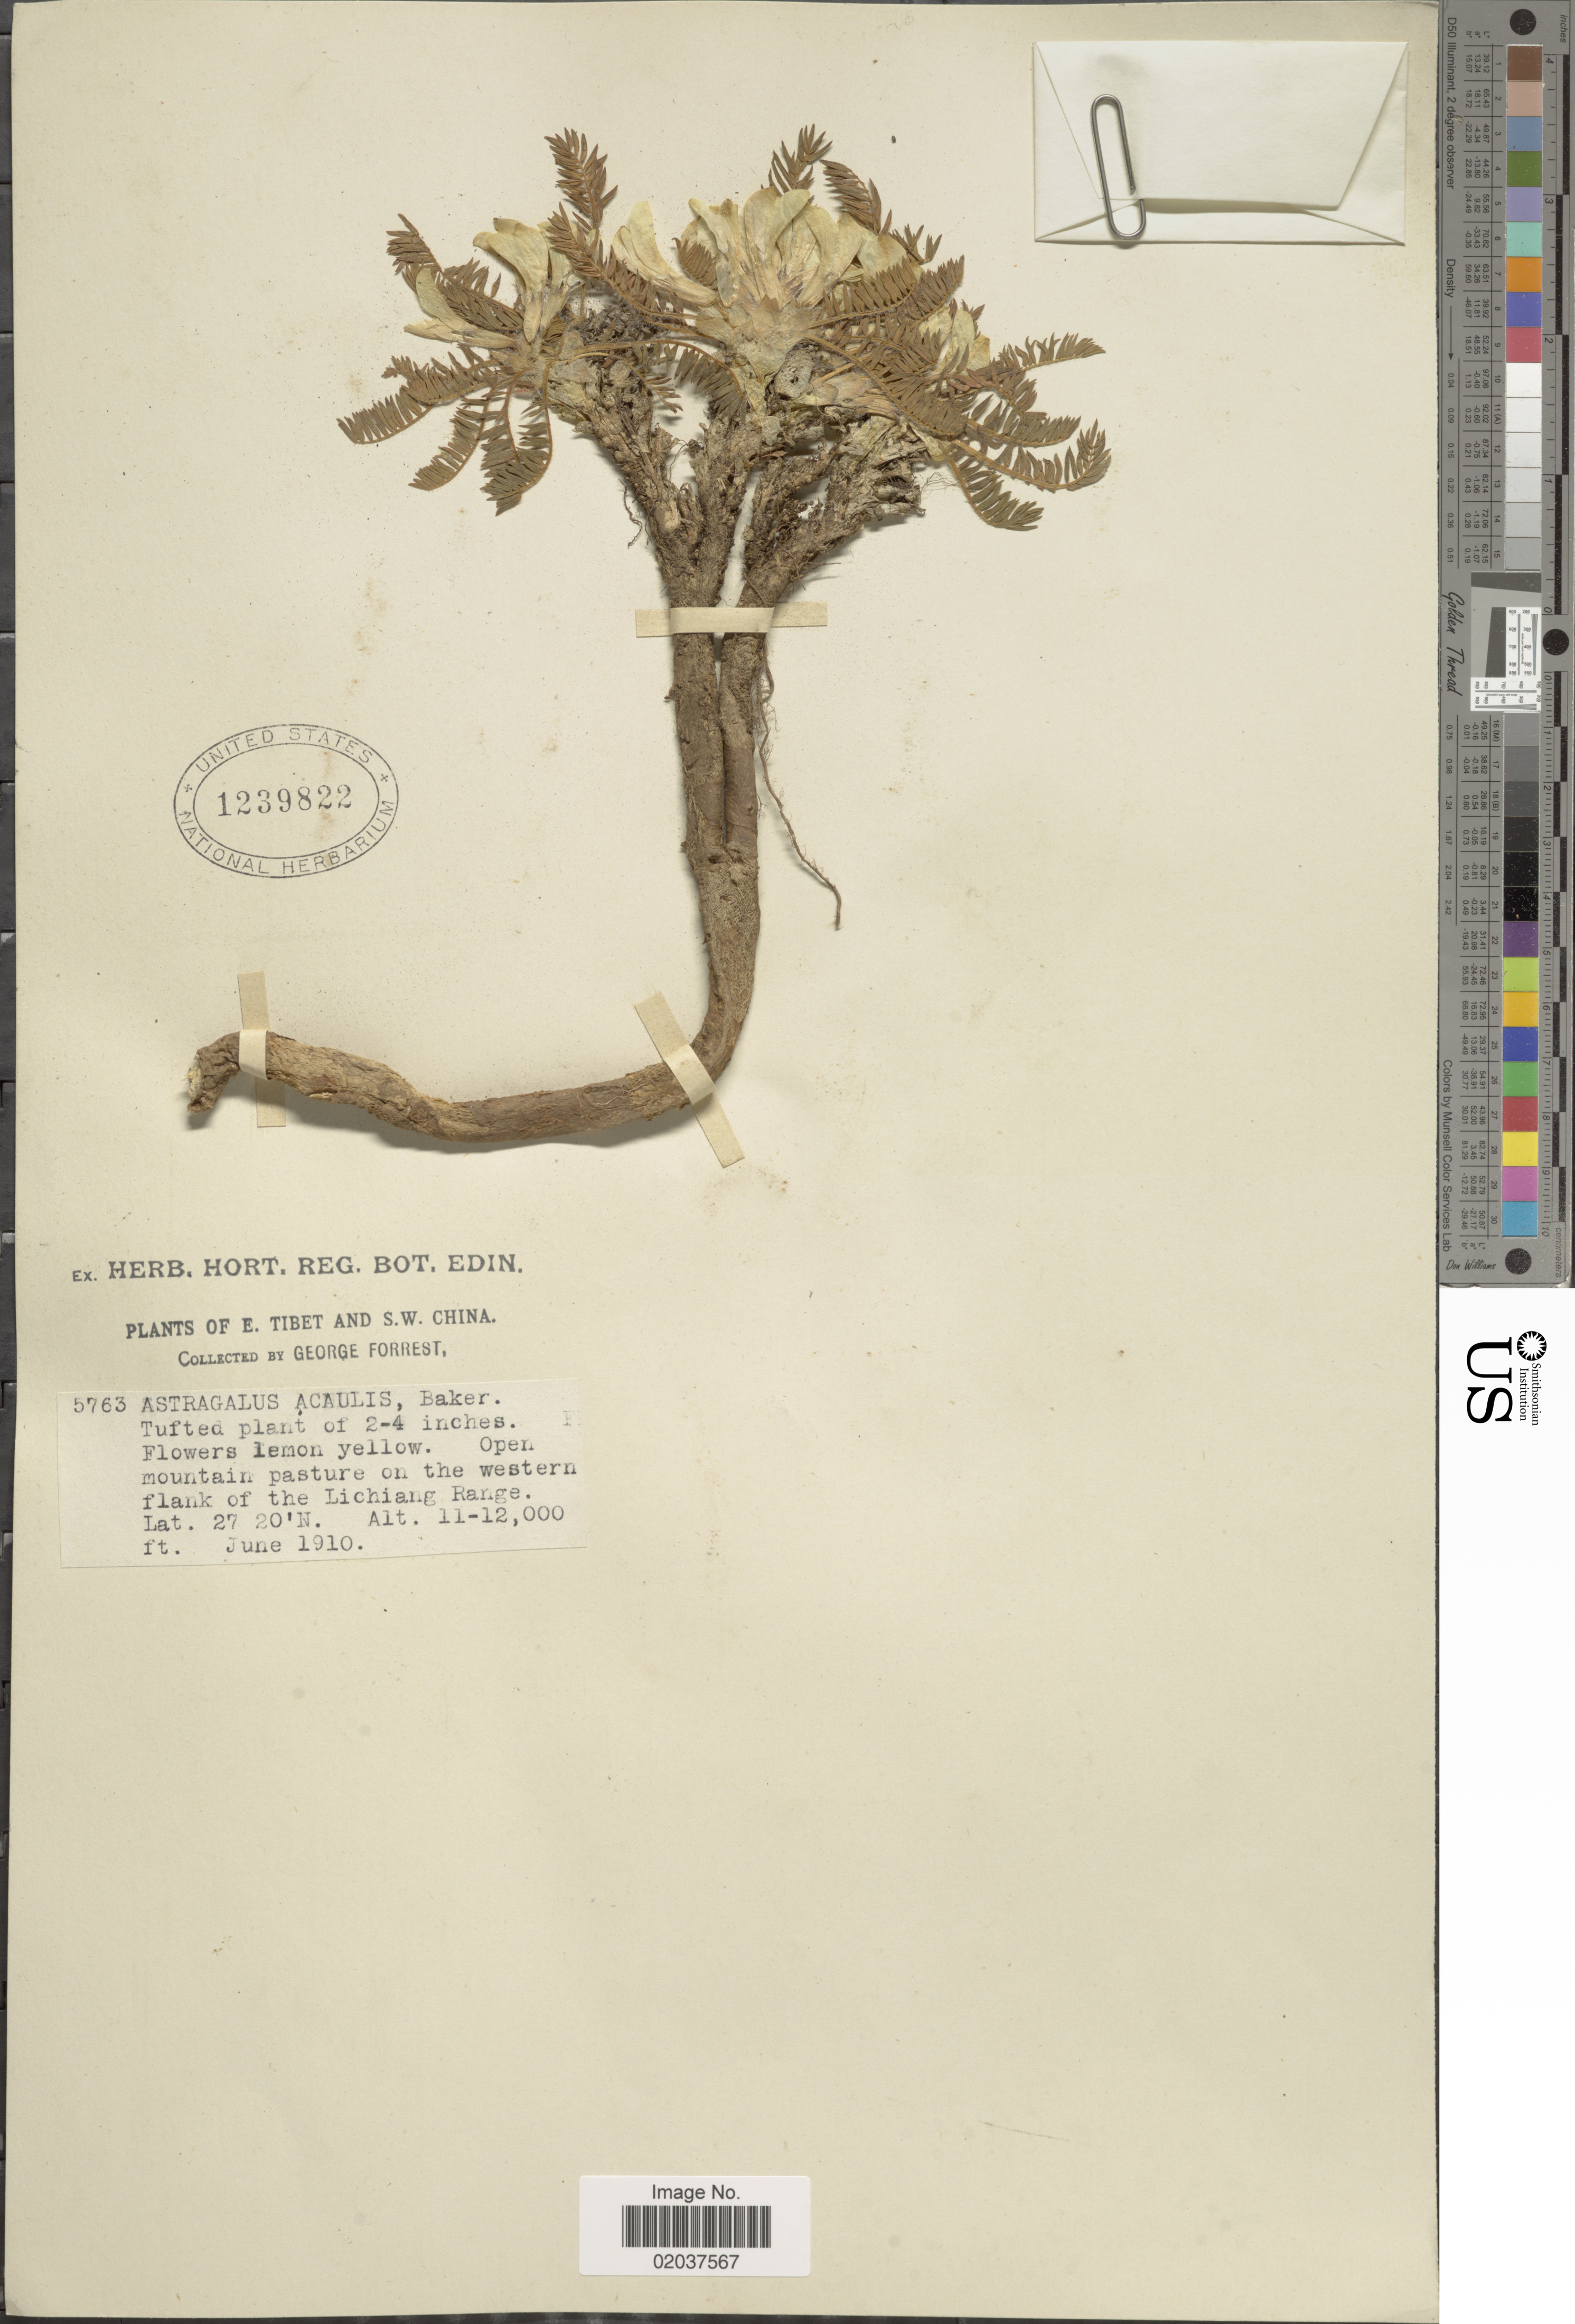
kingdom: Plantae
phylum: Tracheophyta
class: Magnoliopsida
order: Fabales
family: Fabaceae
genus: Astragalus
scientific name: Astragalus acaulis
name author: Baker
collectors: G. Forrest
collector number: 5763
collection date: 1910-06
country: China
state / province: Xizang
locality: E. Tibet and S. W. China, Open mountain pasture of the western flank of the Lichiang Range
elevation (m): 3353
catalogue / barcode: US 1239822